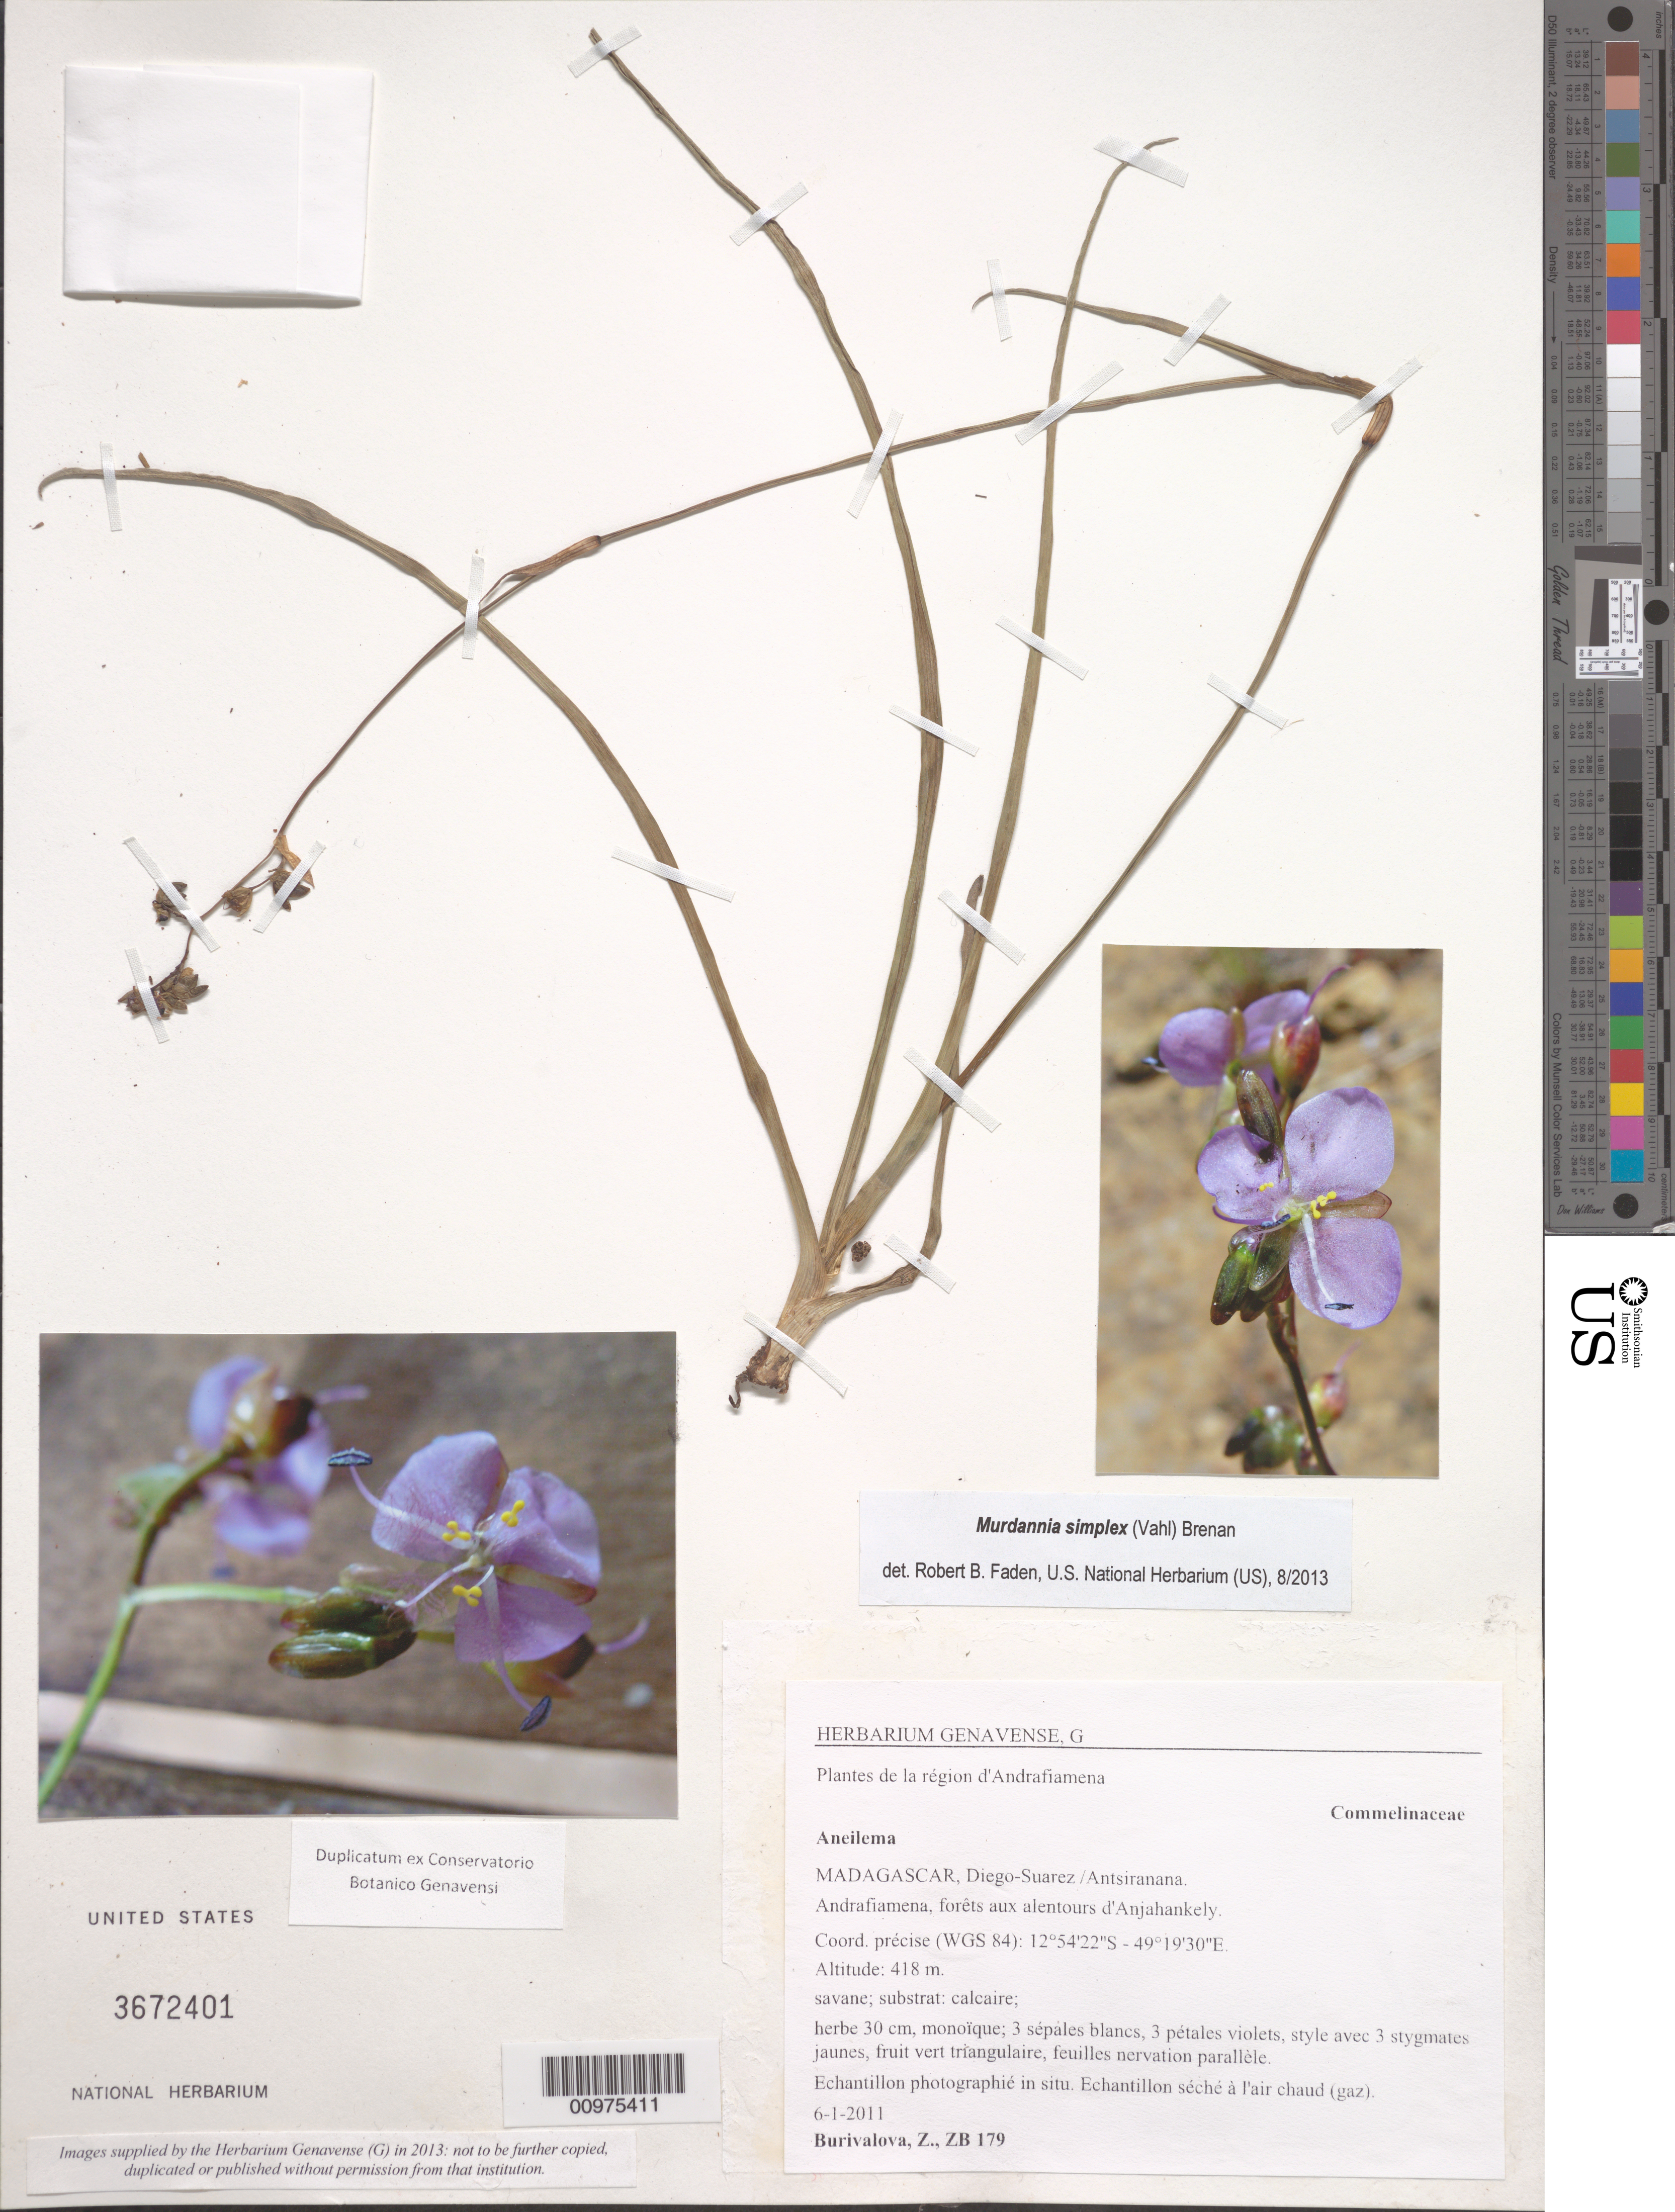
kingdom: Plantae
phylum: Tracheophyta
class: Liliopsida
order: Commelinales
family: Commelinaceae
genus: Murdannia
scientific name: Murdannia simplex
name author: (Vahl) Brenan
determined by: Faden, Robert B., (US), Smithsonian Institution - National Museum of Natural History (UNITED STATES)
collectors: Z. Burivalova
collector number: ZB 179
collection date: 2011-01-06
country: Madagascar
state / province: Diana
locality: Andrafiamena, forêts aux alentours d'Anjahankely.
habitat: savane; substrat: calcaire;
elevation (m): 418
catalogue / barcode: US 3672401